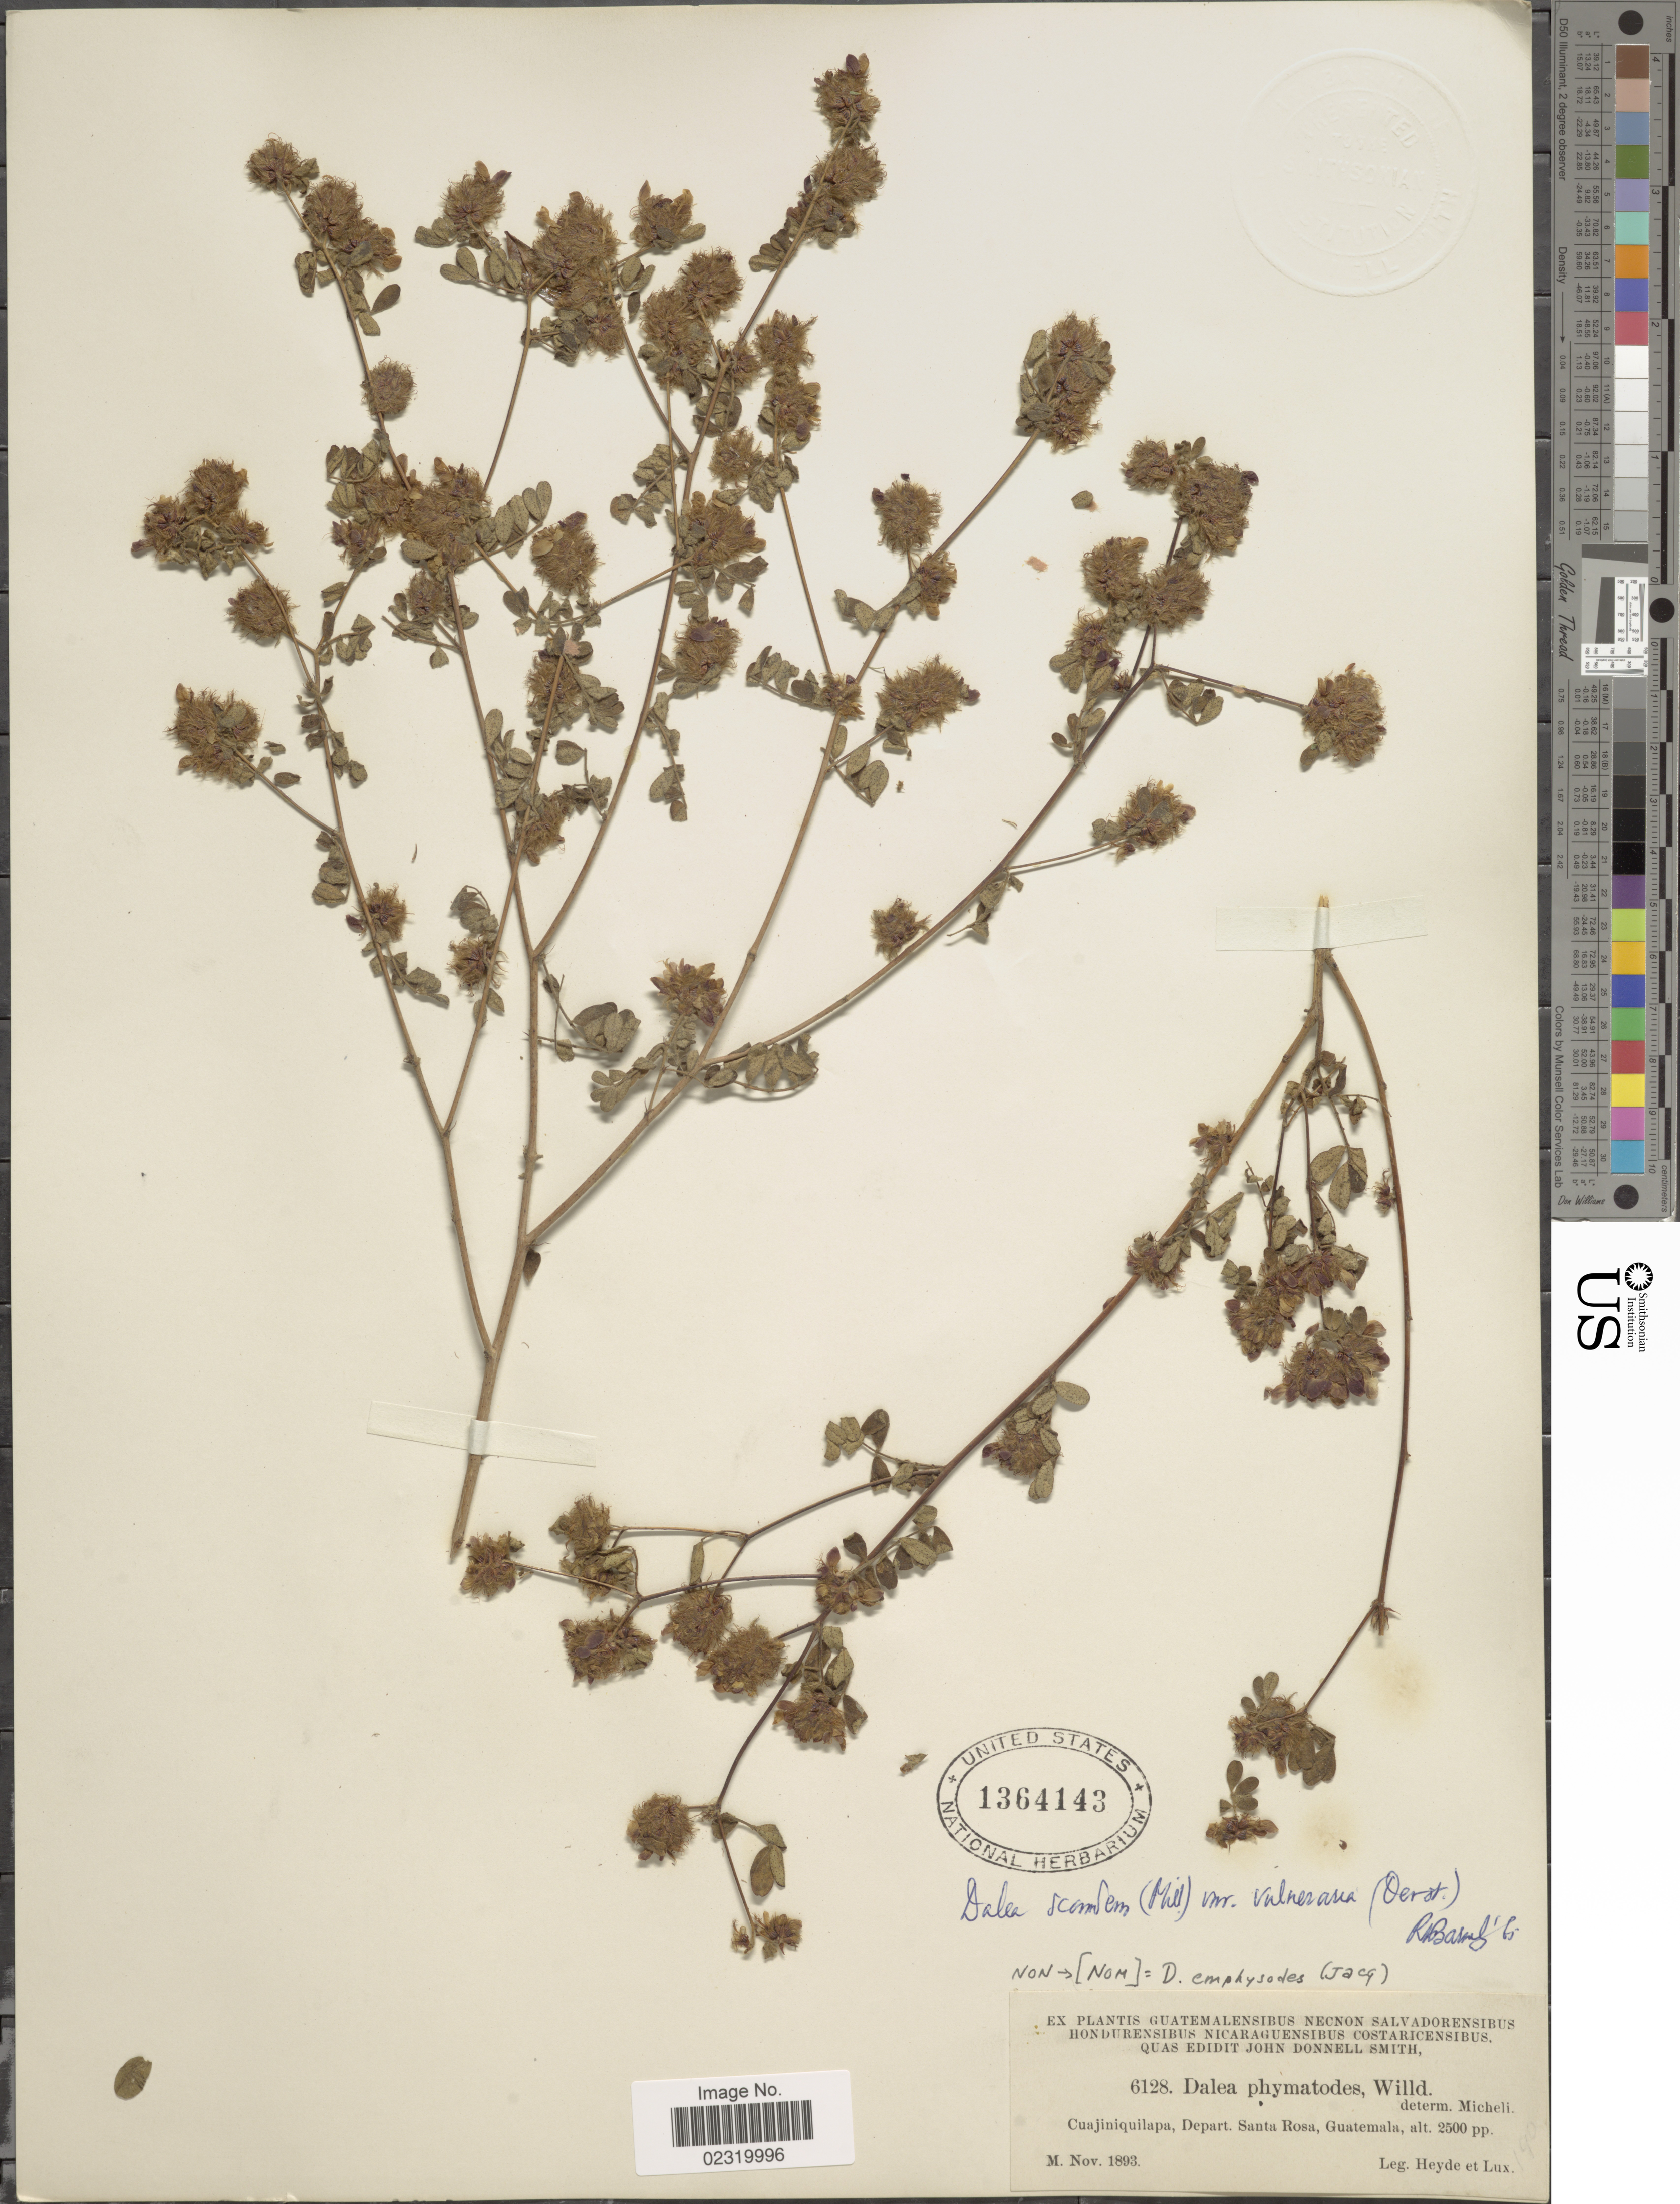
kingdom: Plantae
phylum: Tracheophyta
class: Magnoliopsida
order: Fabales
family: Fabaceae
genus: Dalea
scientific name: Dalea scandens var. vulneraria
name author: (Oerst.) Barneby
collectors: Heyde & Lux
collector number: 6128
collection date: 1893-11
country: Guatemala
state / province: Santa Rosa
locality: Cuajiniquilapa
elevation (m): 762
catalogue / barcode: US 1364143